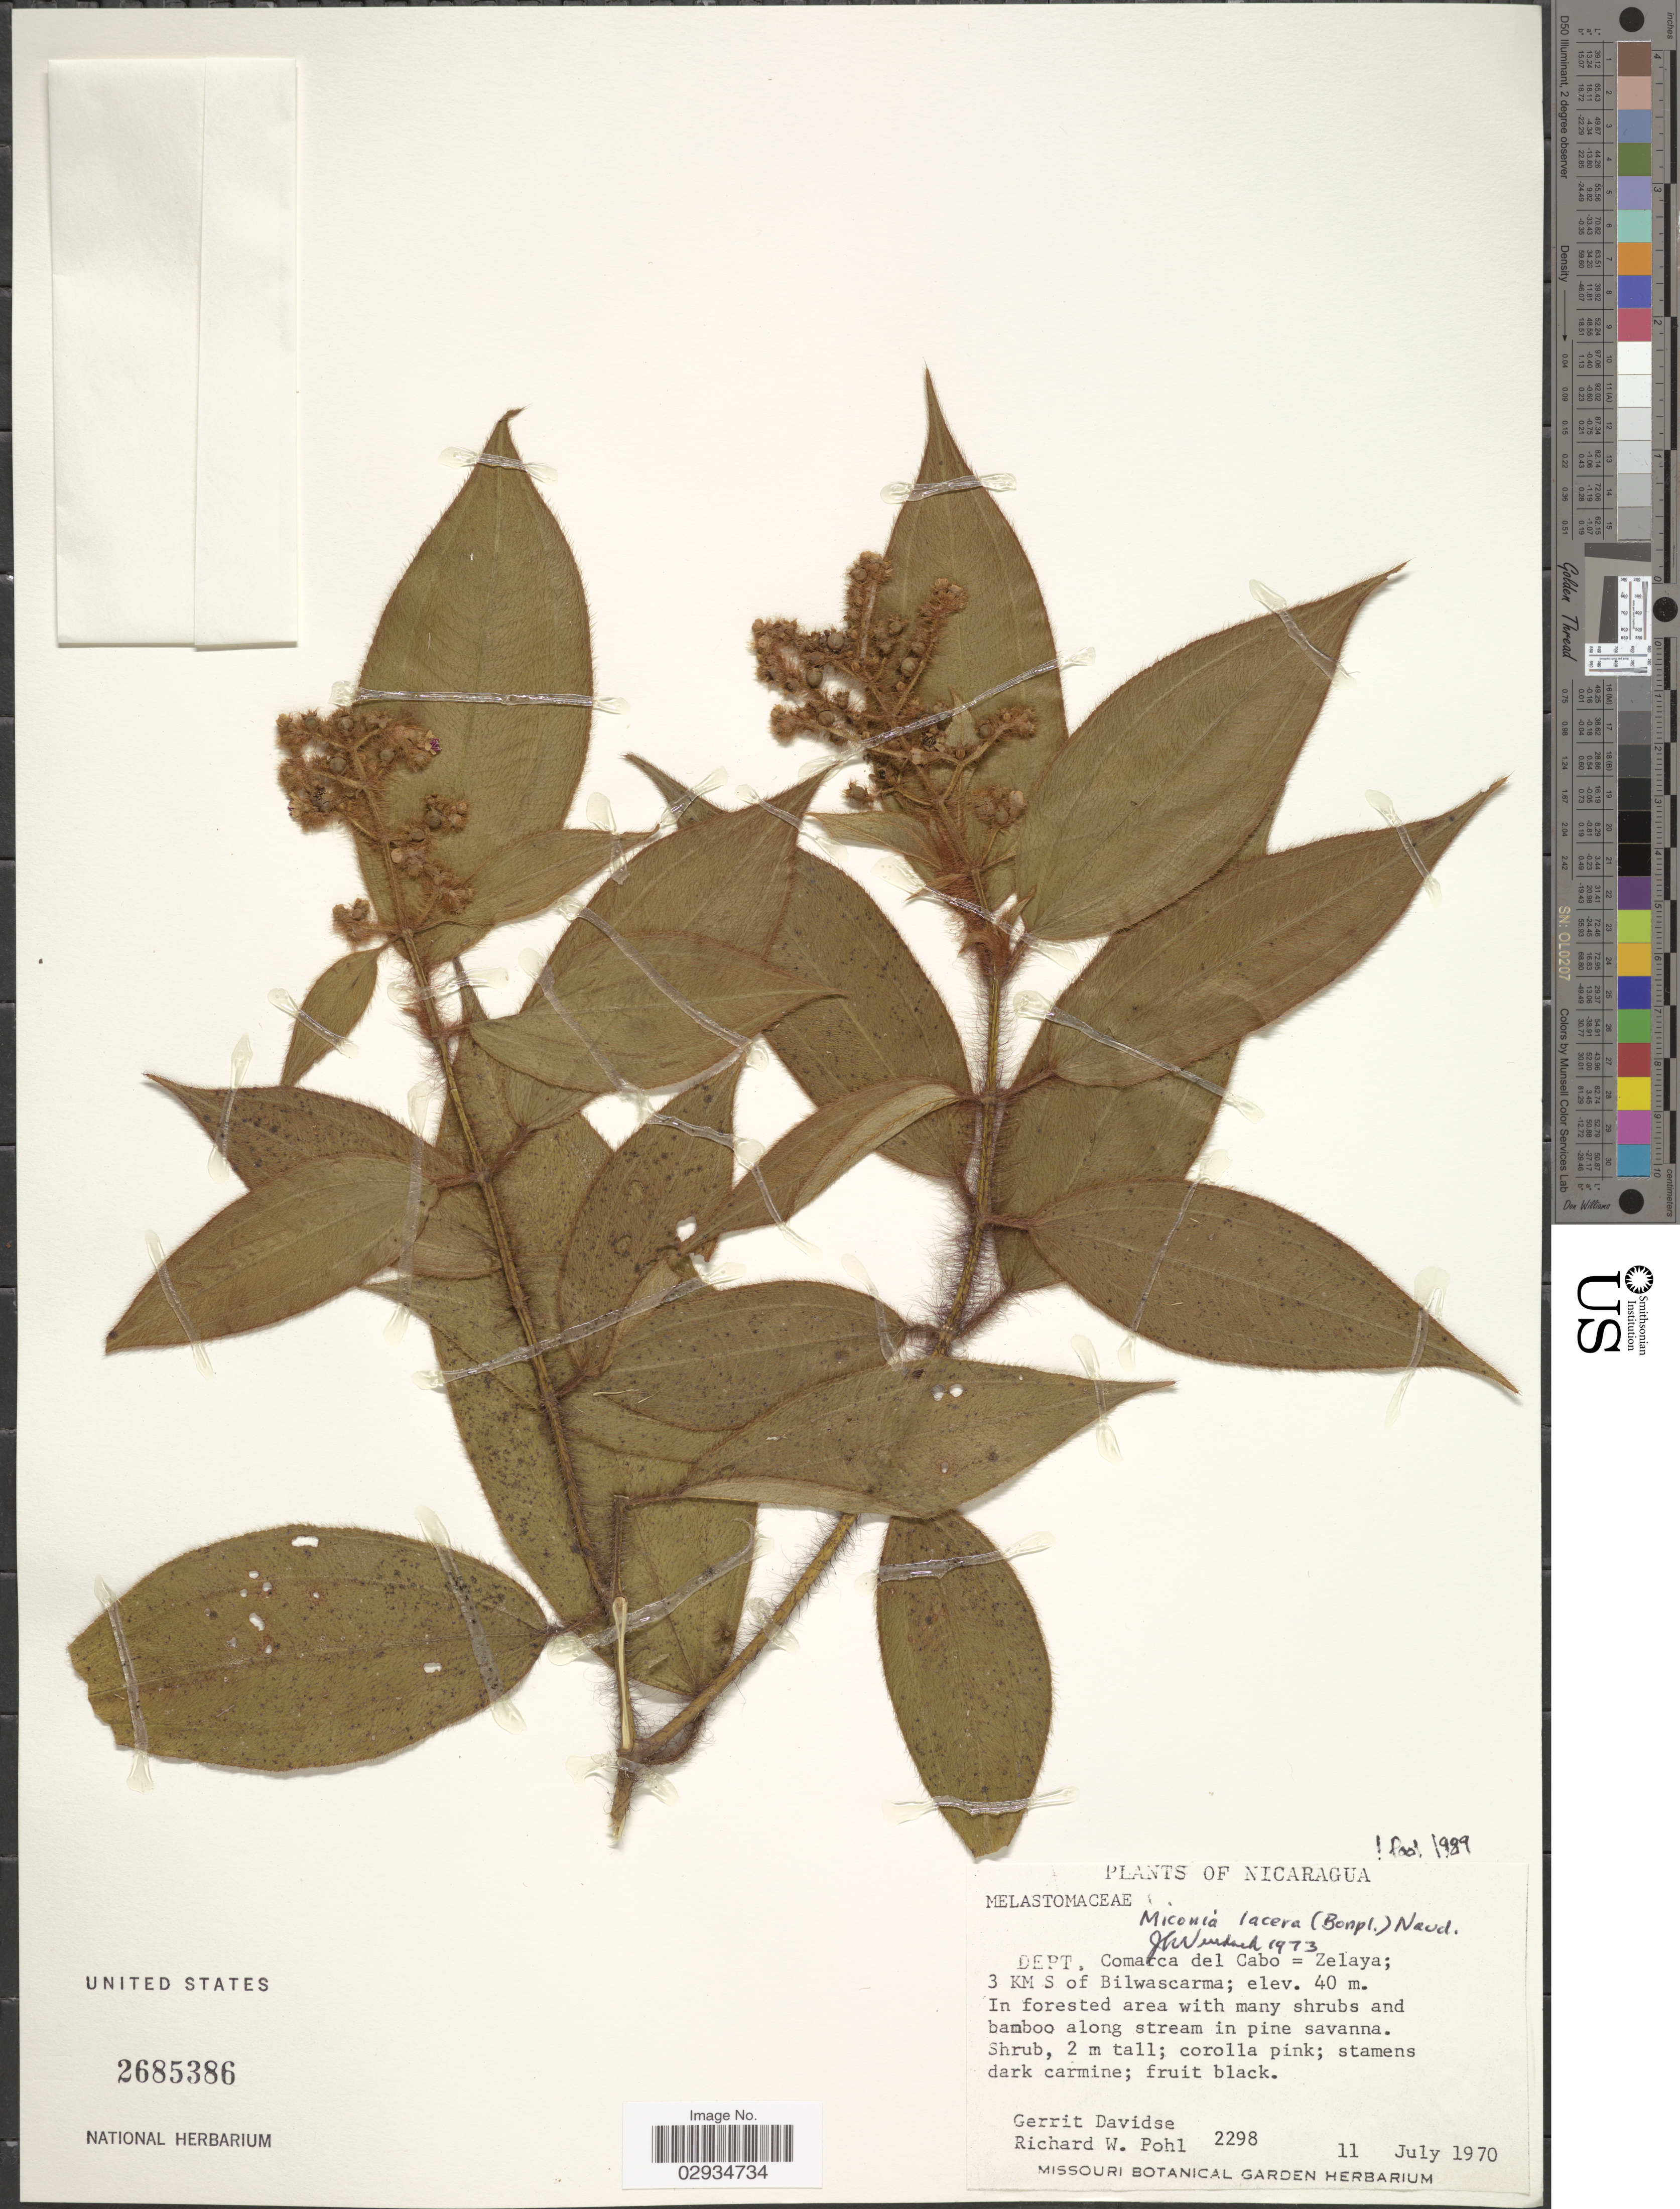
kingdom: Plantae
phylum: Tracheophyta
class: Magnoliopsida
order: Myrtales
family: Melastomataceae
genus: Miconia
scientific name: Miconia lacera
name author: (Bonpl.) Naudin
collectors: G. Davidse & R. W. Pohl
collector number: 2298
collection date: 1970-07-11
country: Nicaragua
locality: Dept. Comarca del Cabo = Zelaya; 3 KM S of Bilwascarma.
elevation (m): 40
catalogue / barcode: US 2685386